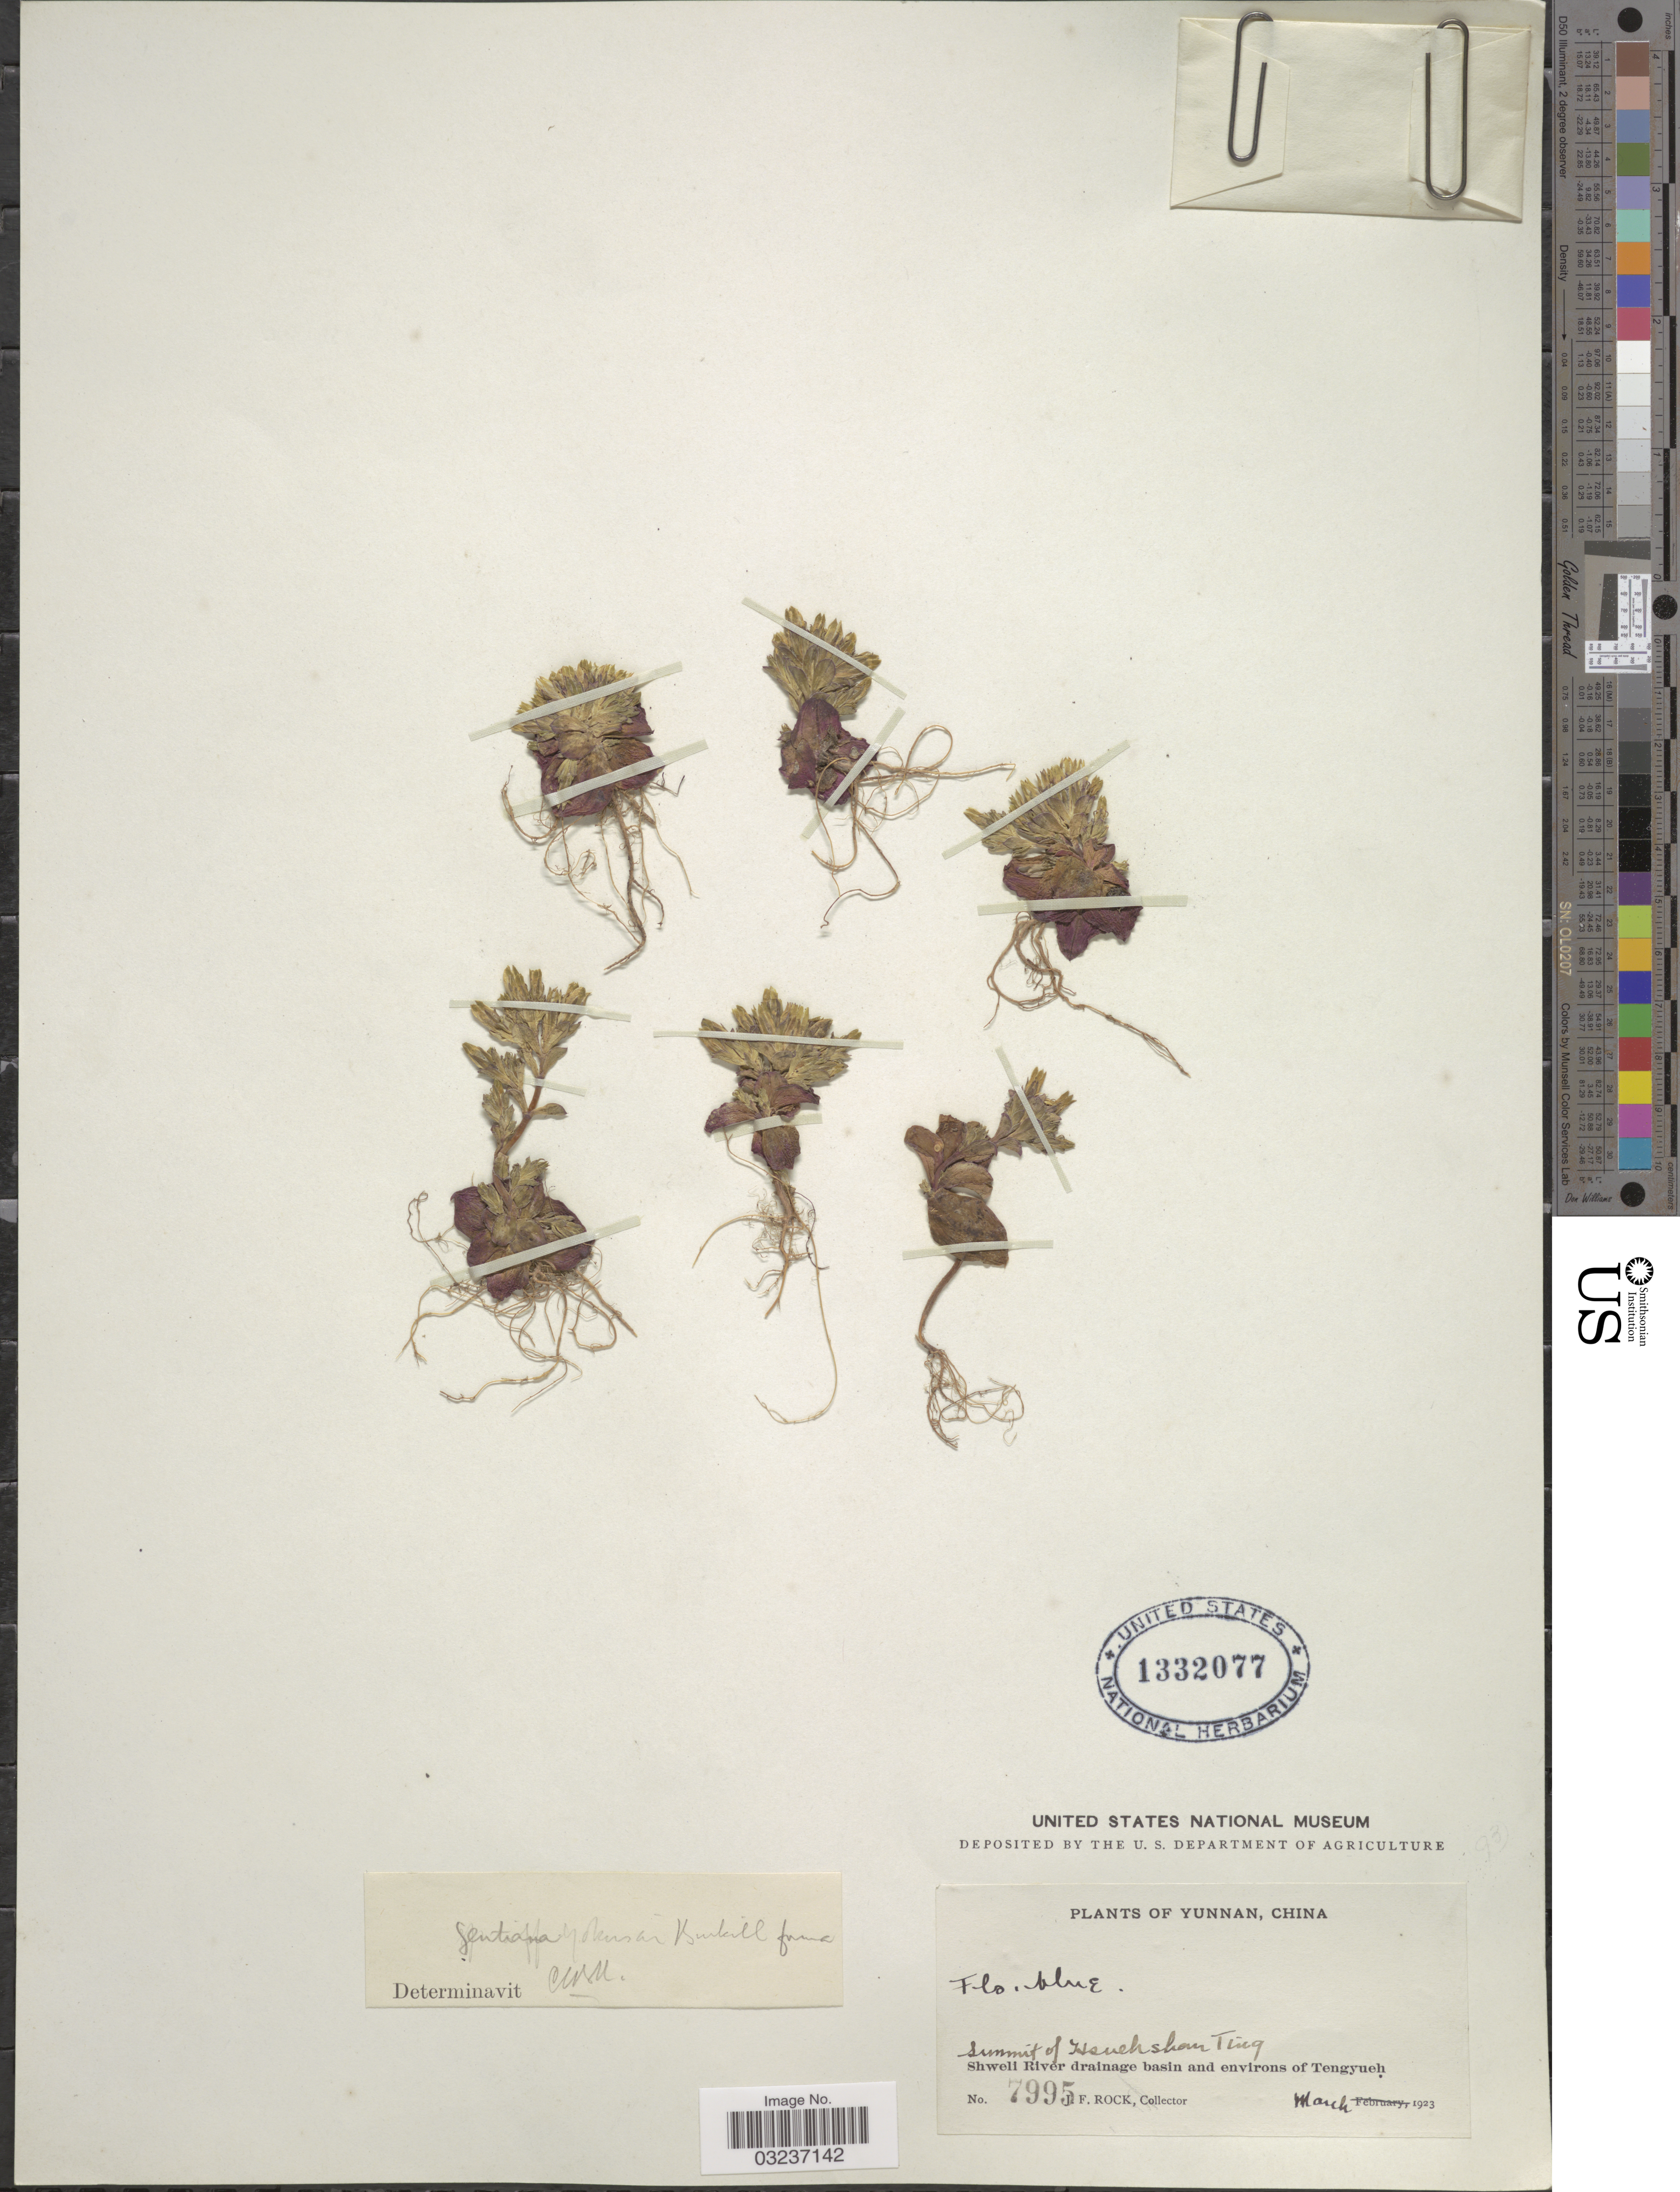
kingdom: Plantae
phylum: Tracheophyta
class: Magnoliopsida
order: Gentianales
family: Gentianaceae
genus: Gentiana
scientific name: Gentiana yokusai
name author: Burkill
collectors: J. Rock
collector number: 7995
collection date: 1923-03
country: China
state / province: Yunnan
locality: Summit of Hsueh Shan Ting. Shweli River drainage basin and environs of Tengyueh.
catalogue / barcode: US 1332077